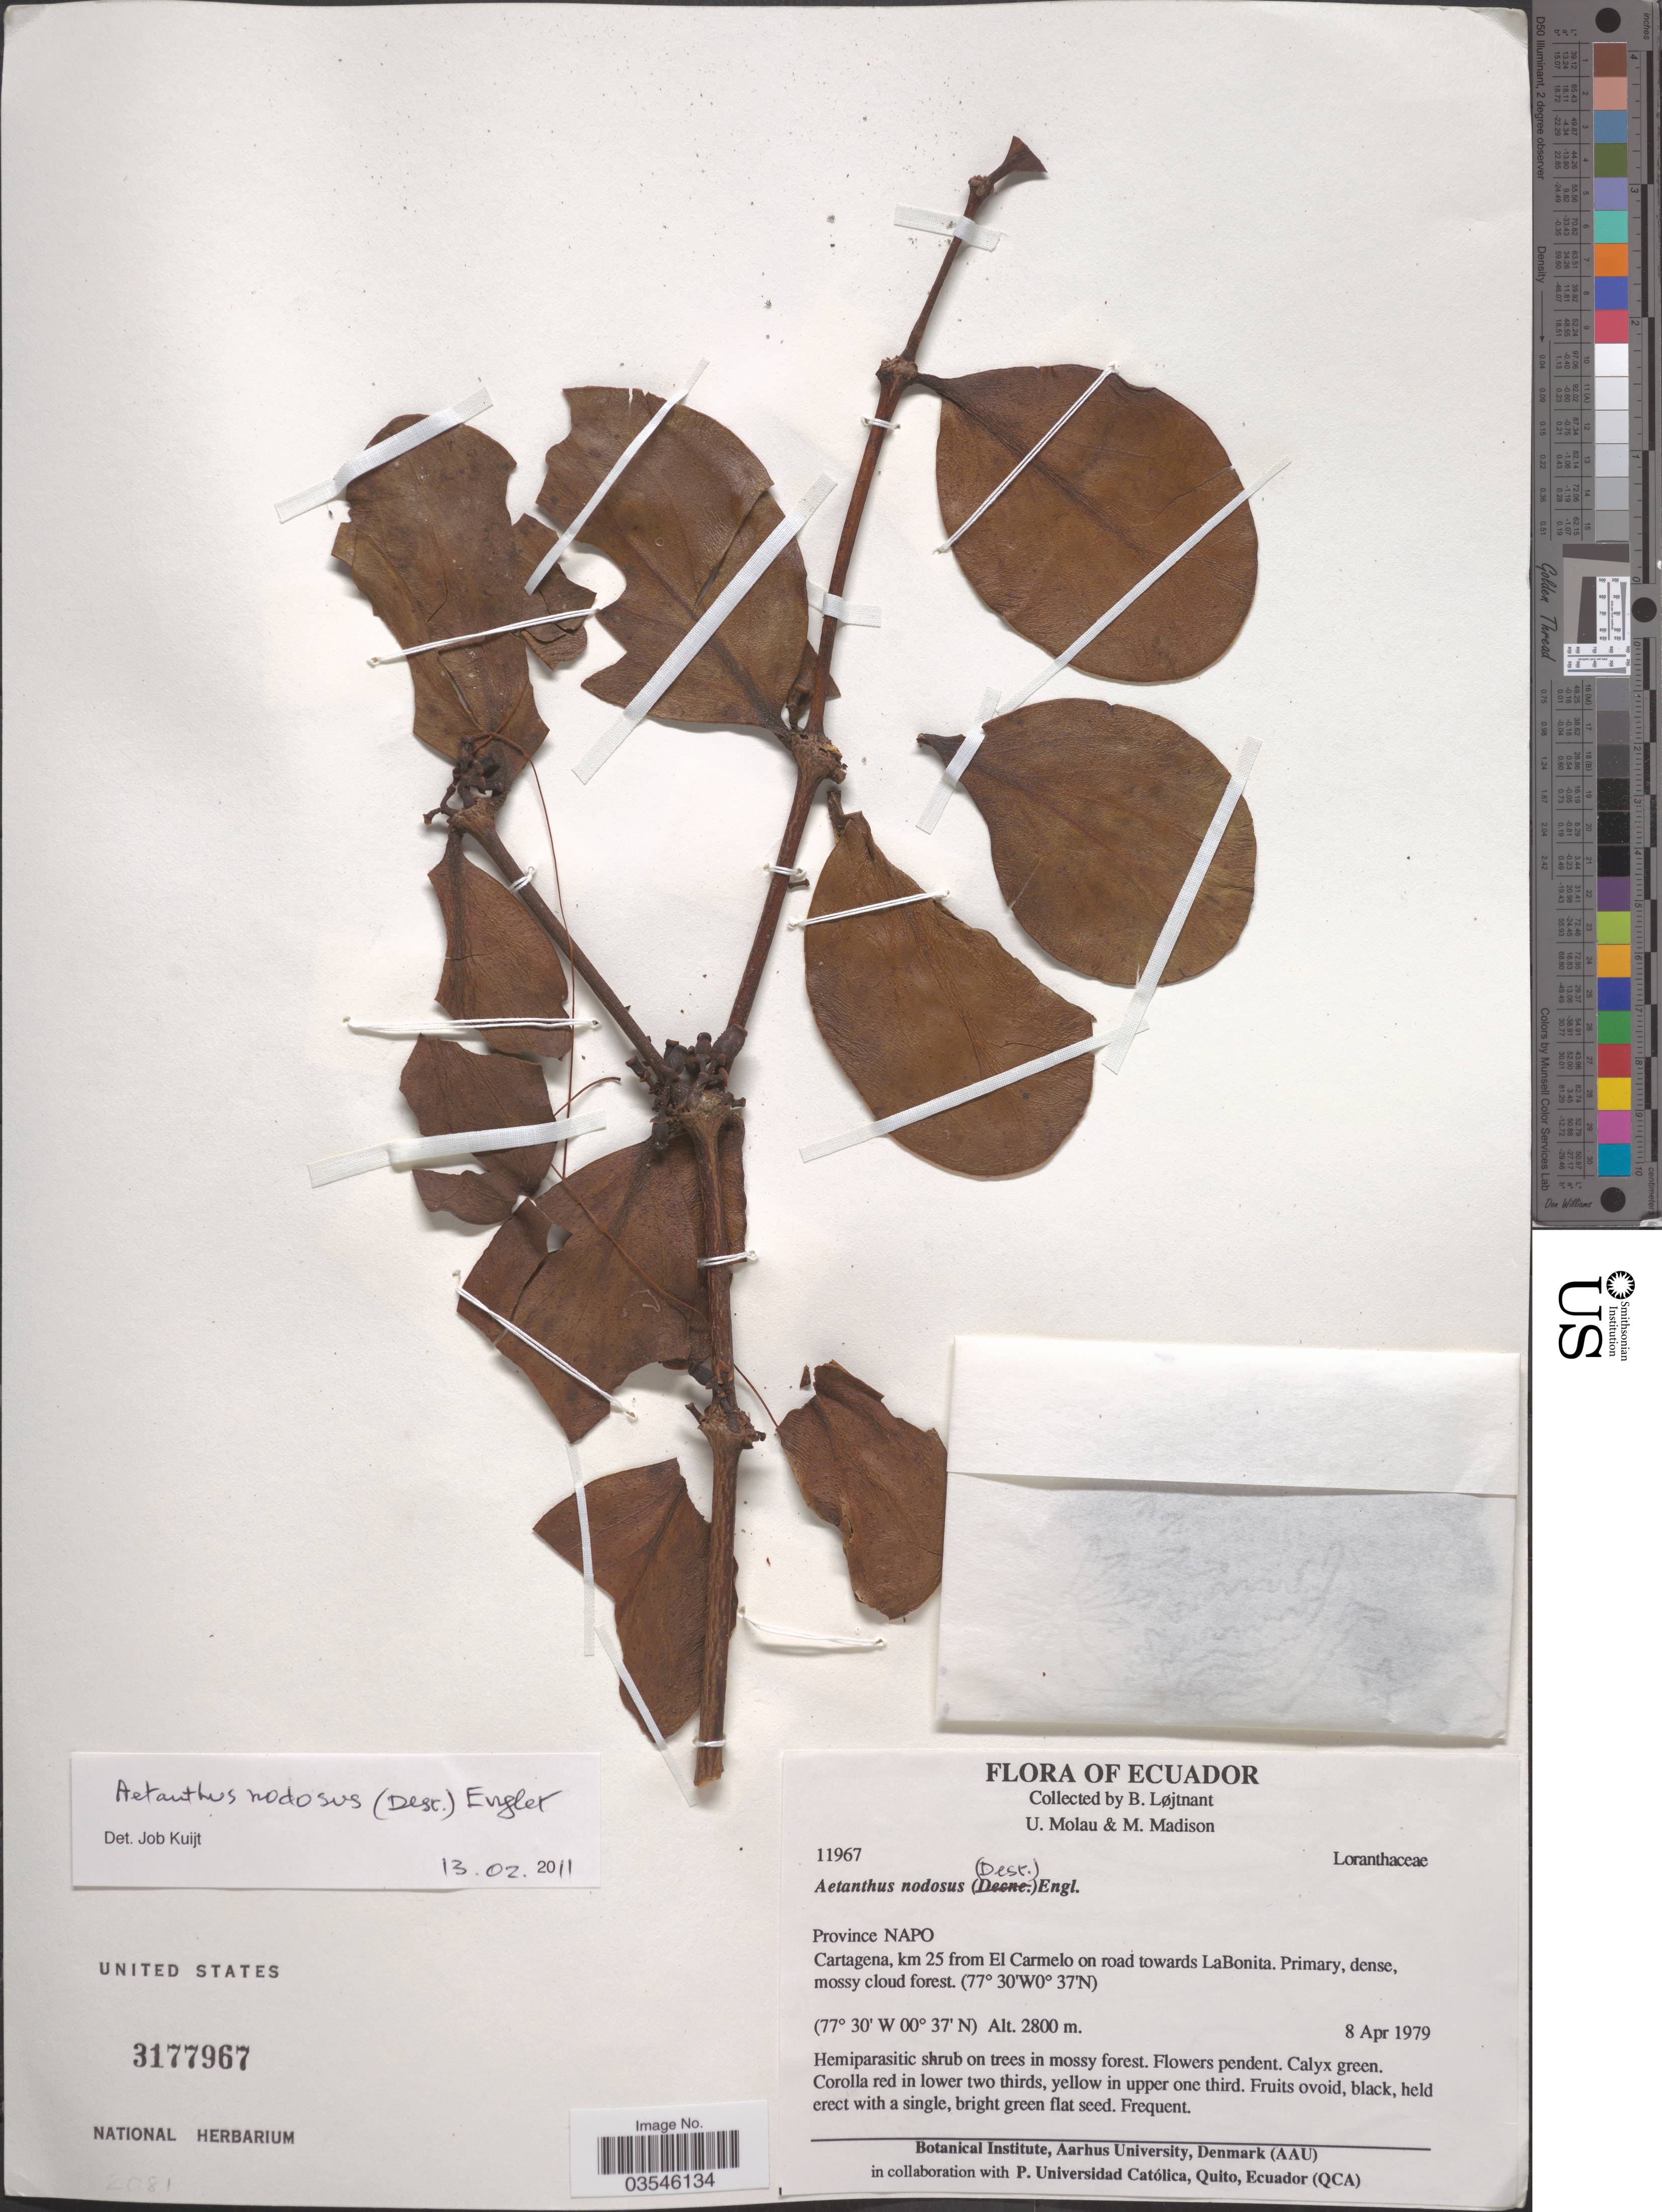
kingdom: Plantae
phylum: Tracheophyta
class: Magnoliopsida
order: Santalales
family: Loranthaceae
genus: Aetanthus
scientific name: Aetanthus nodosus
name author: (Desr.) Engl.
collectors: B. Löjtnant, U. Molau & M. Madison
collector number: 11967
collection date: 1979-04-08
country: Ecuador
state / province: Napo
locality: Cartagena, km 25 from El Carmelo on road toward LaBonita.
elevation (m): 2800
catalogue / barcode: US 3177967